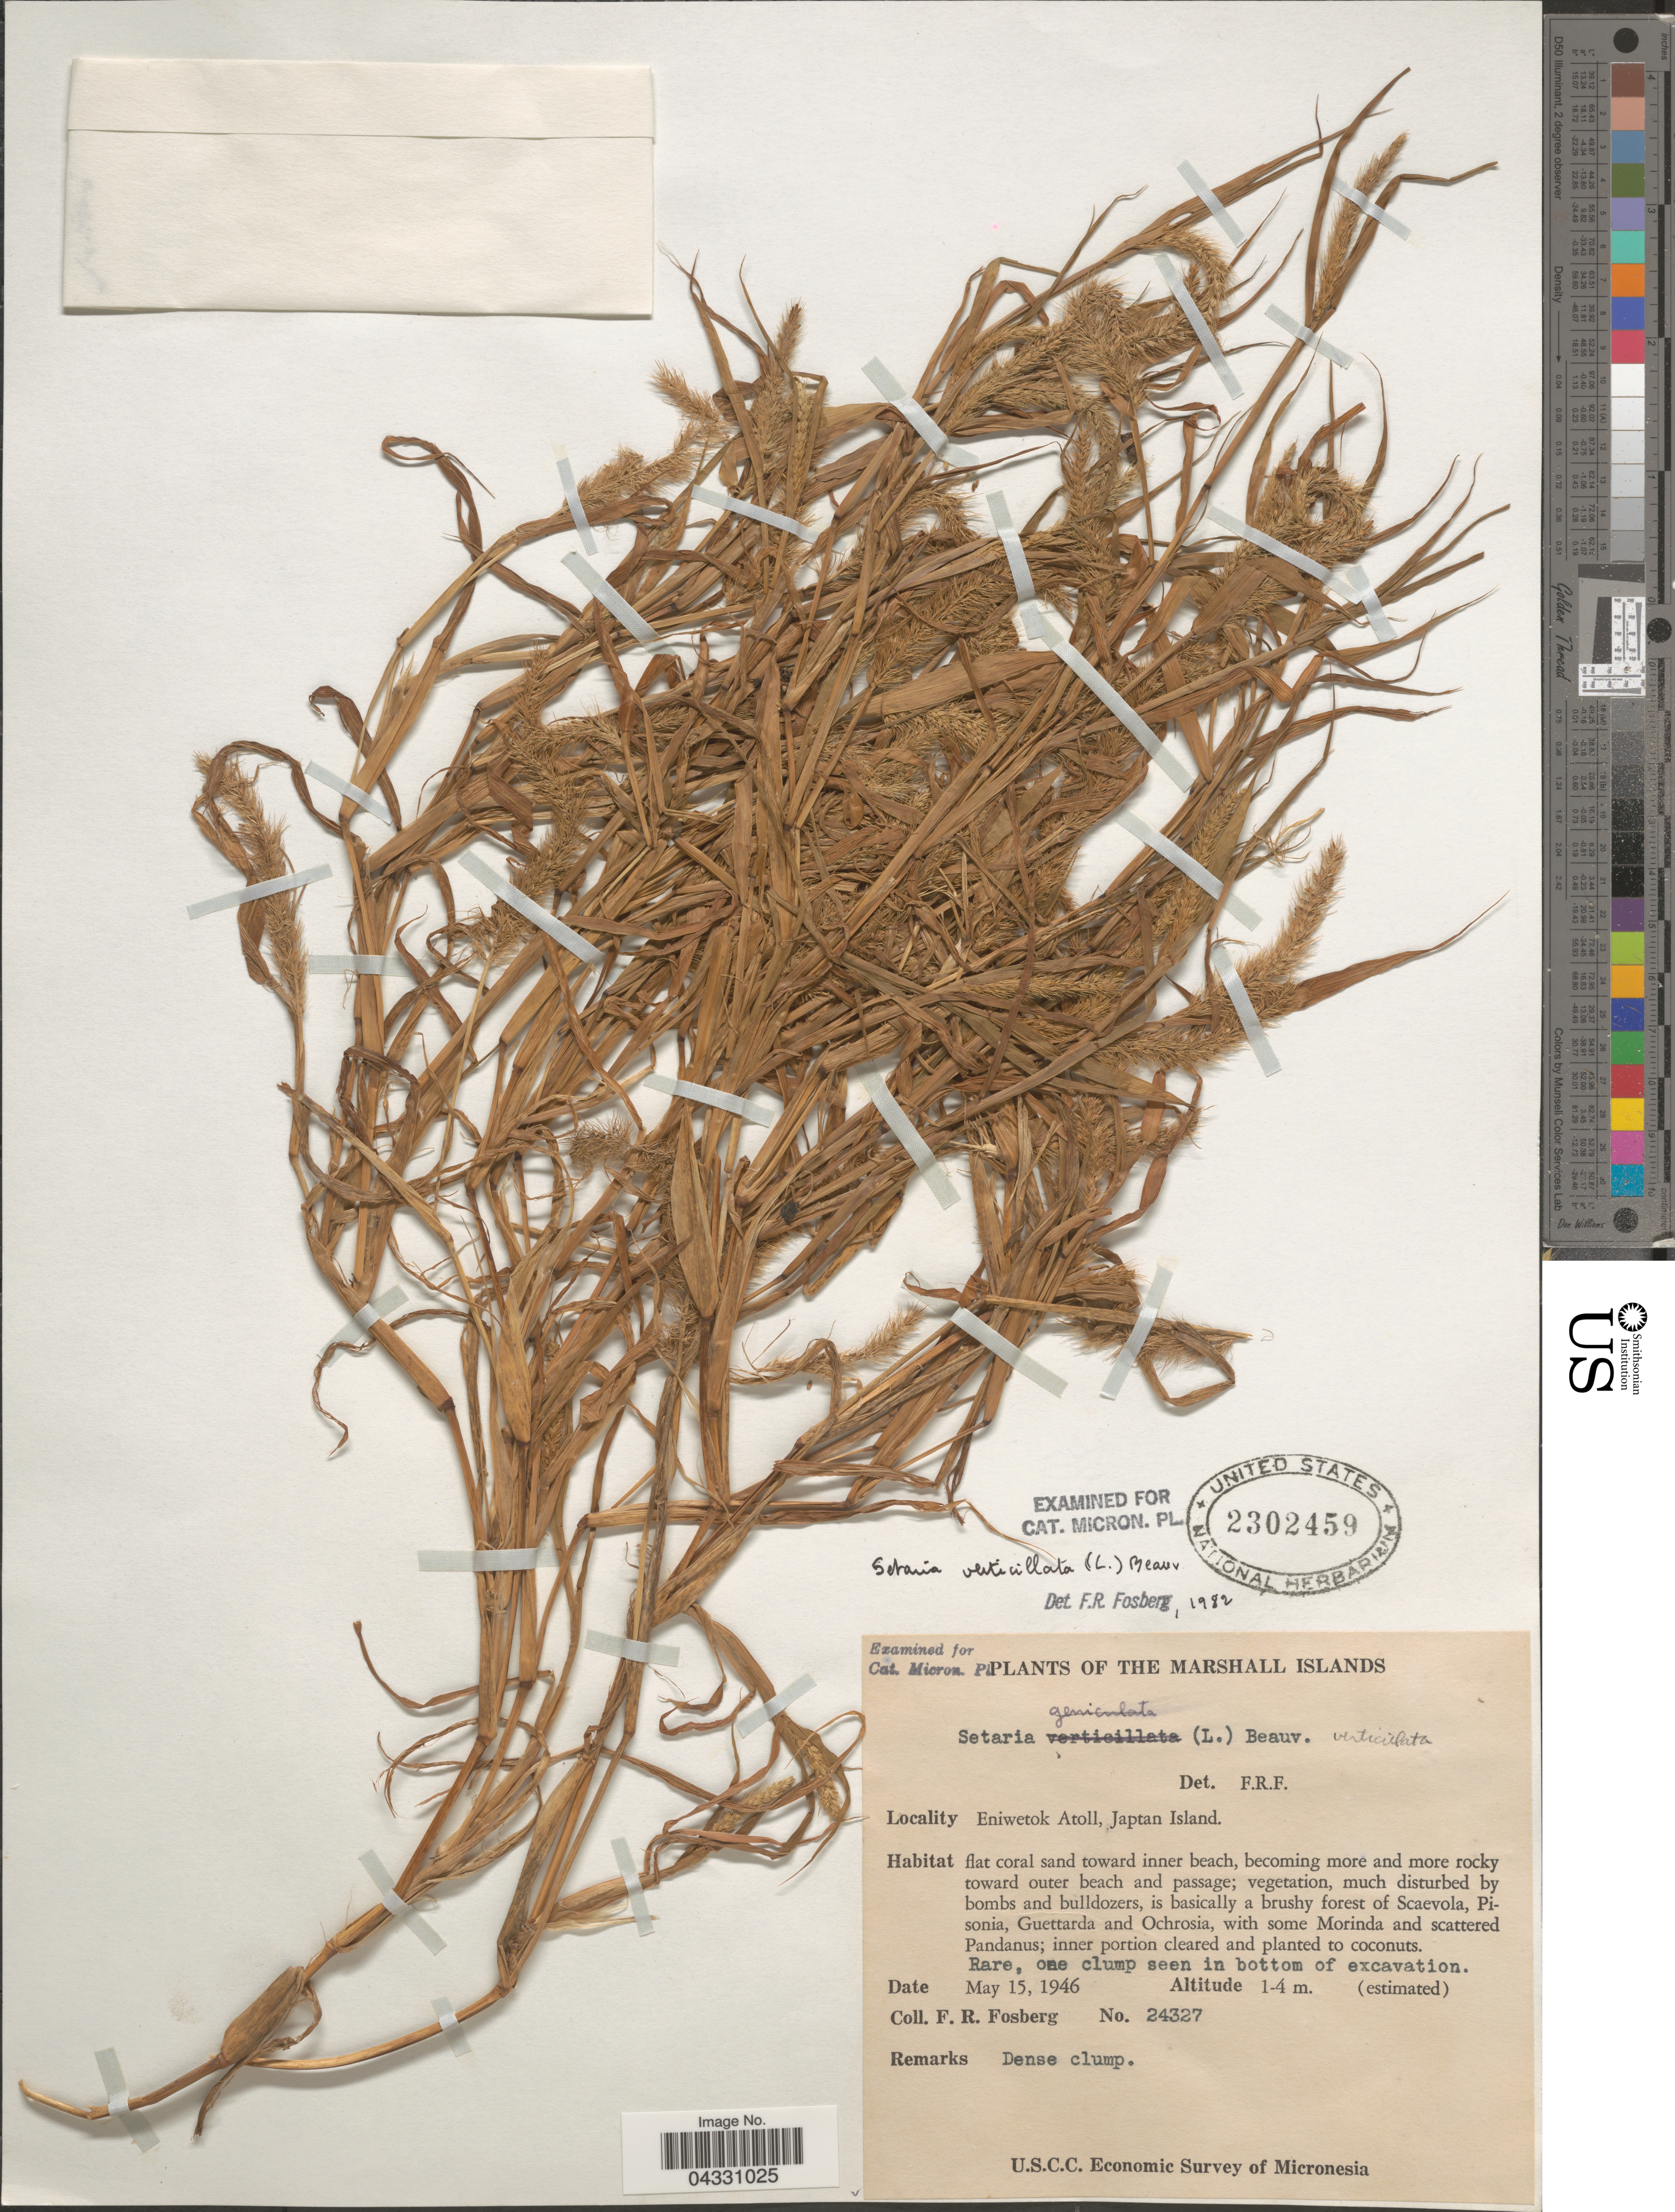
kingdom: Plantae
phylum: Tracheophyta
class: Liliopsida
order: Poales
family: Poaceae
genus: Setaria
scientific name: Setaria adhaerens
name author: (Forssk.) Chiov.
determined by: Wagner, W. L., (BOT), Smithsonian Institution - National Museum of Natural History (UNITED STATES)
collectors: F. R. Fosberg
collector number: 24327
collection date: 1946-05-15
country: Marshall Islands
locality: Eniwetok Atoll, Japtan Island. U.S.C.C. Economic Survey of Micronesia.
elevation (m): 1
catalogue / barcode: US 2302459